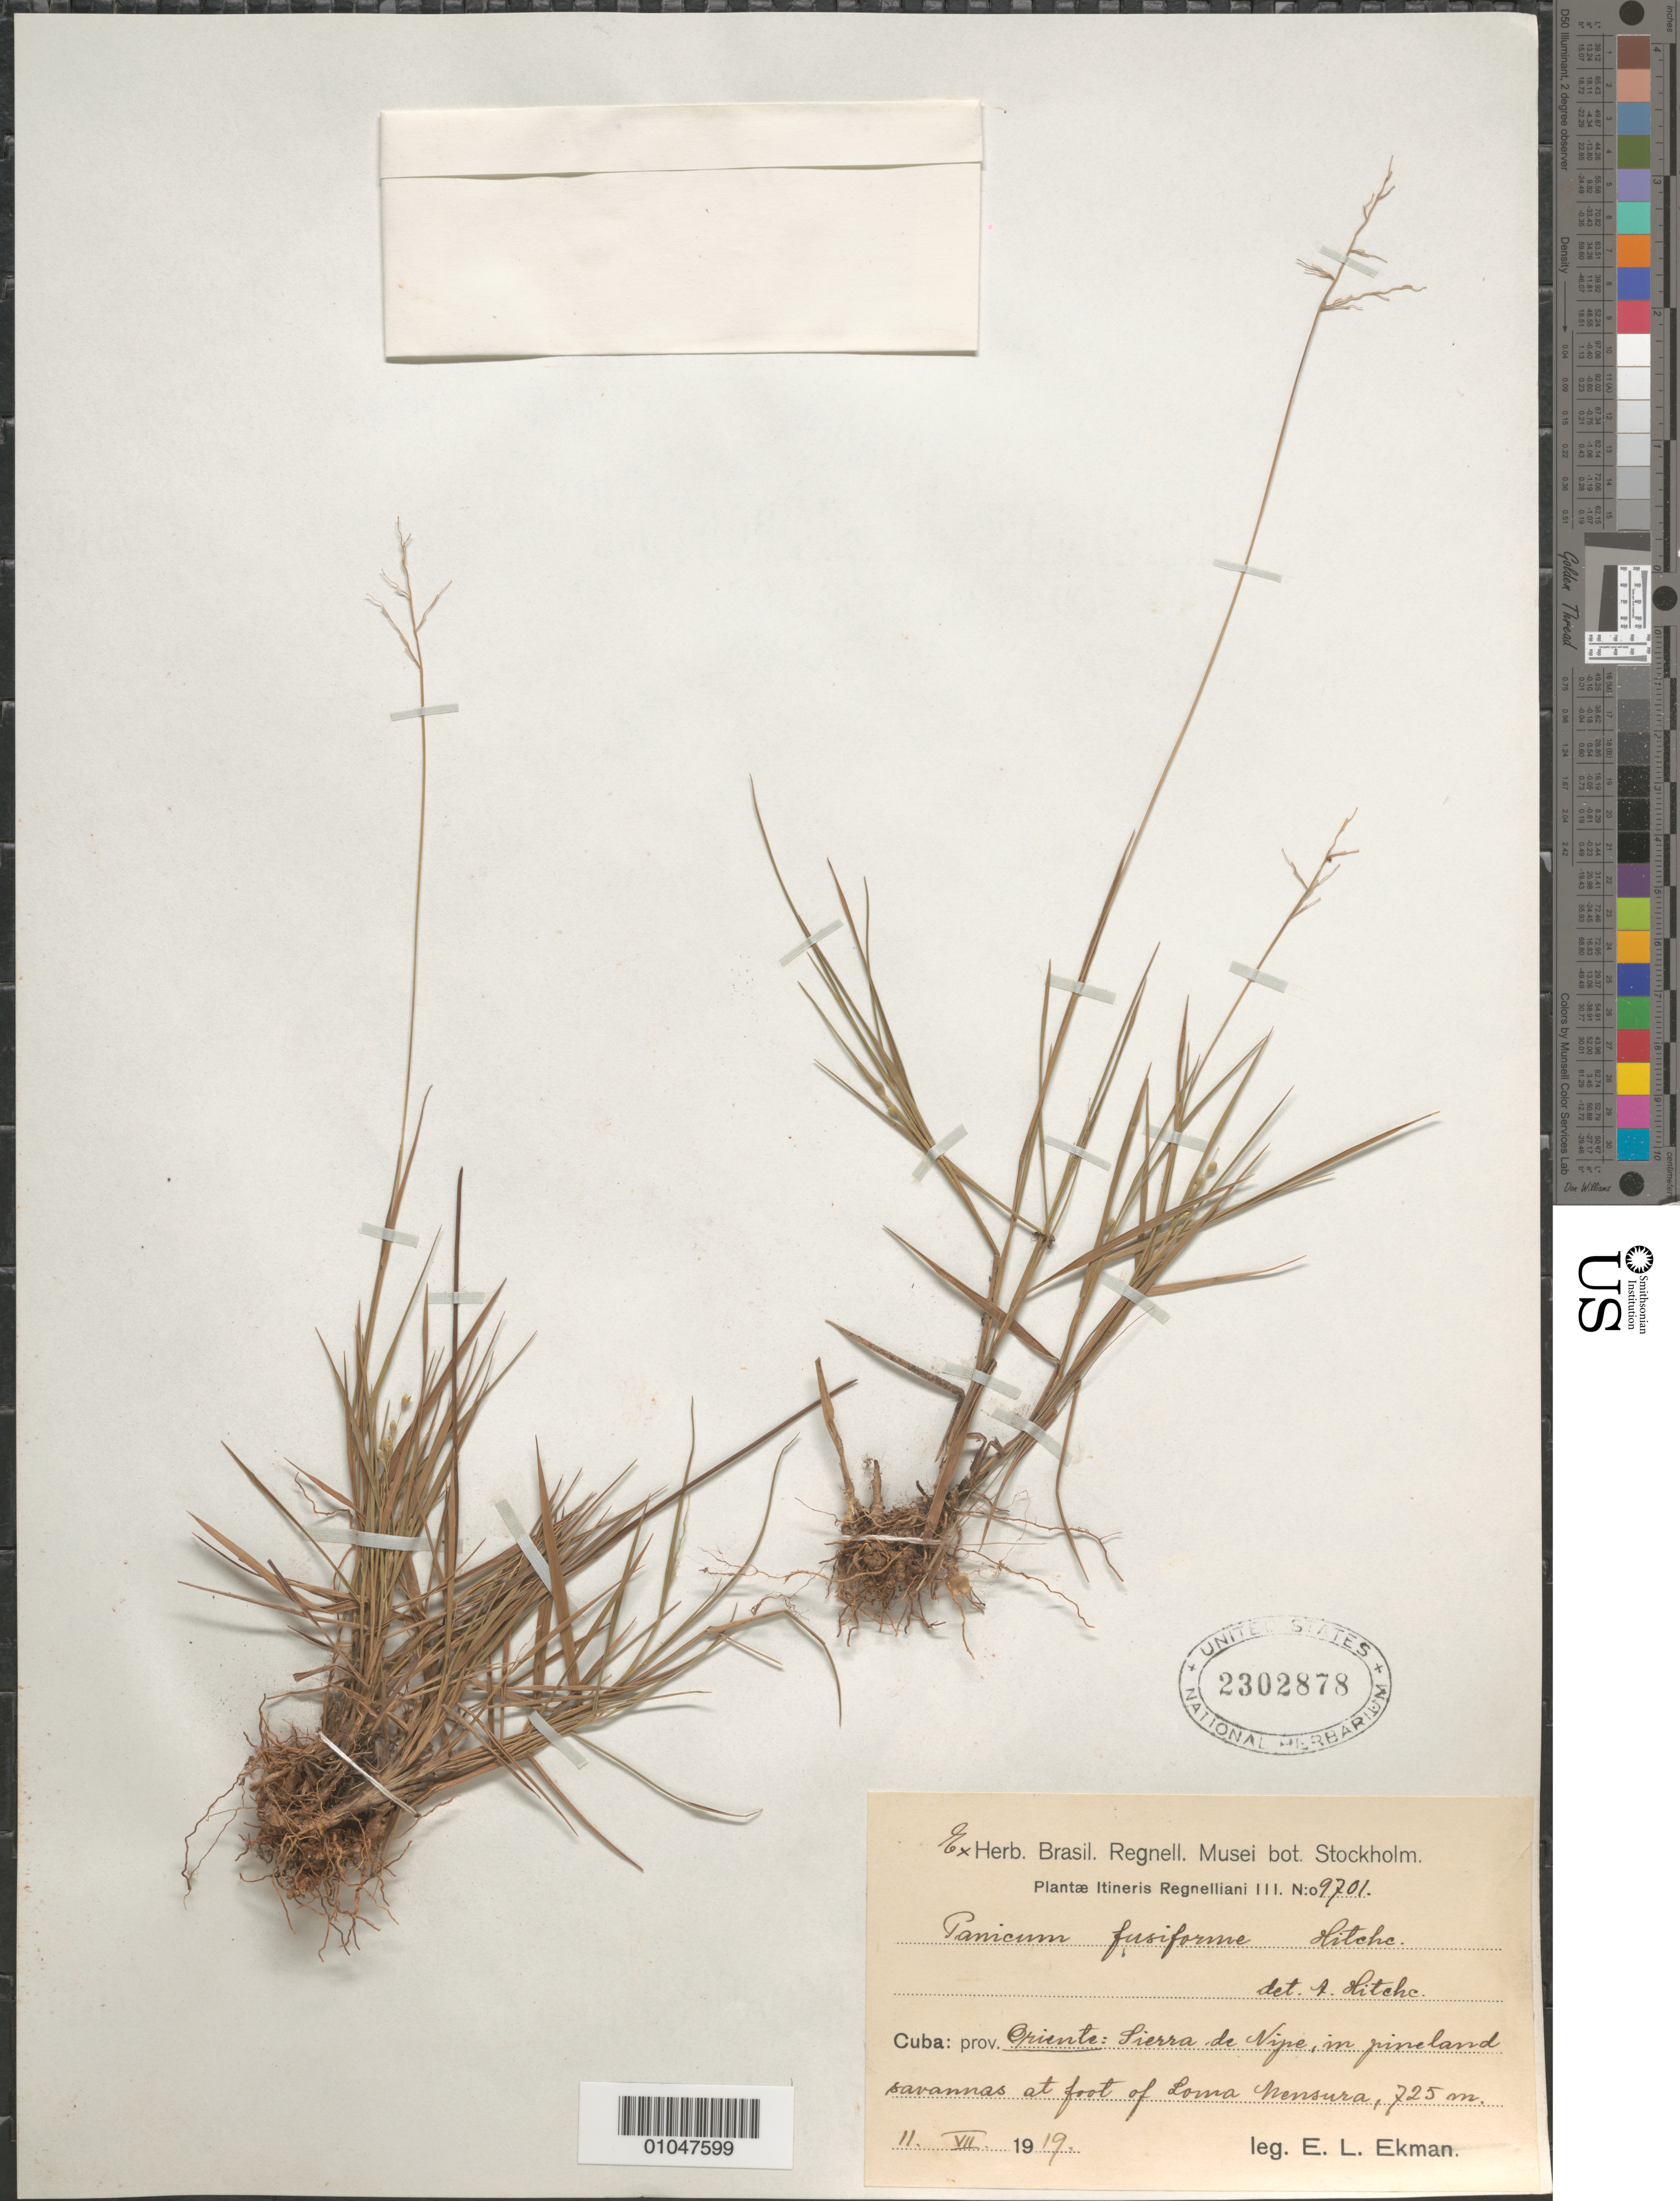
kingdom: Plantae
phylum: Tracheophyta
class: Liliopsida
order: Poales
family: Poaceae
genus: Panicum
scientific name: Panicum fusiforme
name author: Hitchc.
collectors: E. L. Ekman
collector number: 9701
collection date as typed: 11 Jul 1919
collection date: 1919-07-11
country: Cuba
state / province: Holguín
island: Cuba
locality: Sierra de Nipe, in pineland savannas at foot of Loma Mensura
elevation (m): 725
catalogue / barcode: US 2302878